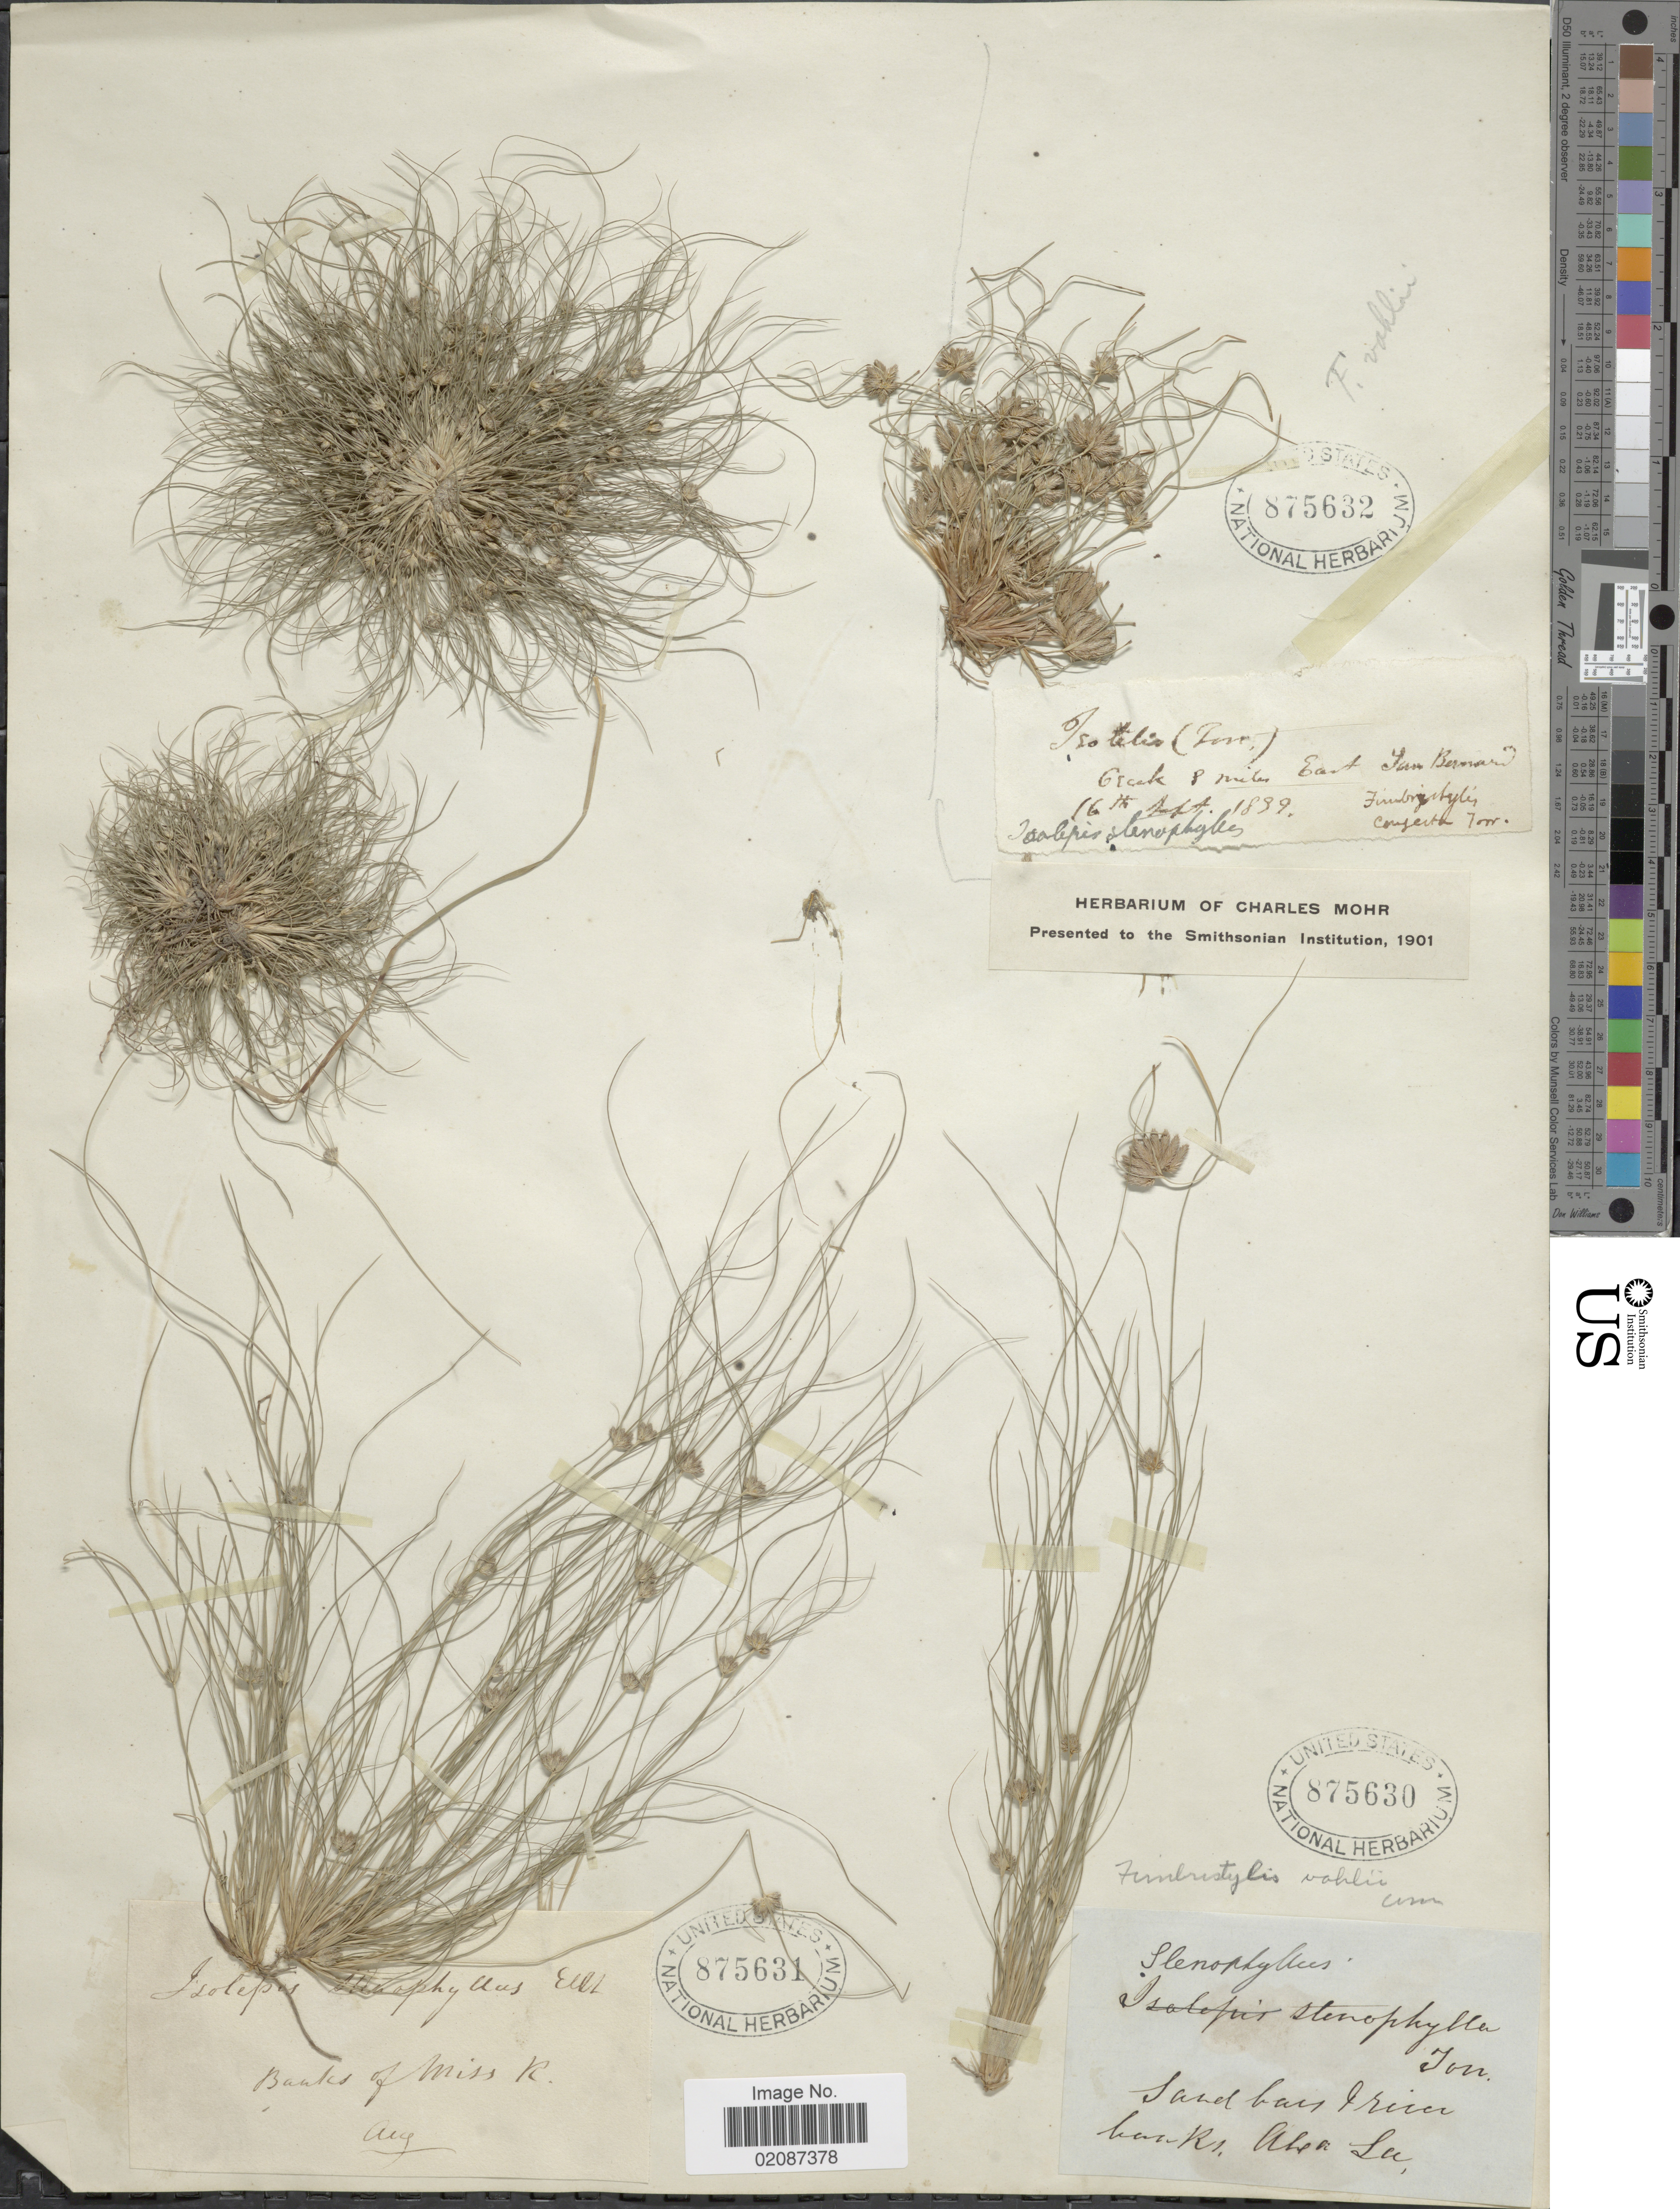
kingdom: Plantae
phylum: Tracheophyta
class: Liliopsida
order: Poales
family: Cyperaceae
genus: Fimbristylis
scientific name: Fimbristylis vahlii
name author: (Lam.) Link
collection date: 1899-09-16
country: United States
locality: Creek 8 miles East San Bernard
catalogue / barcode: US 875632-3